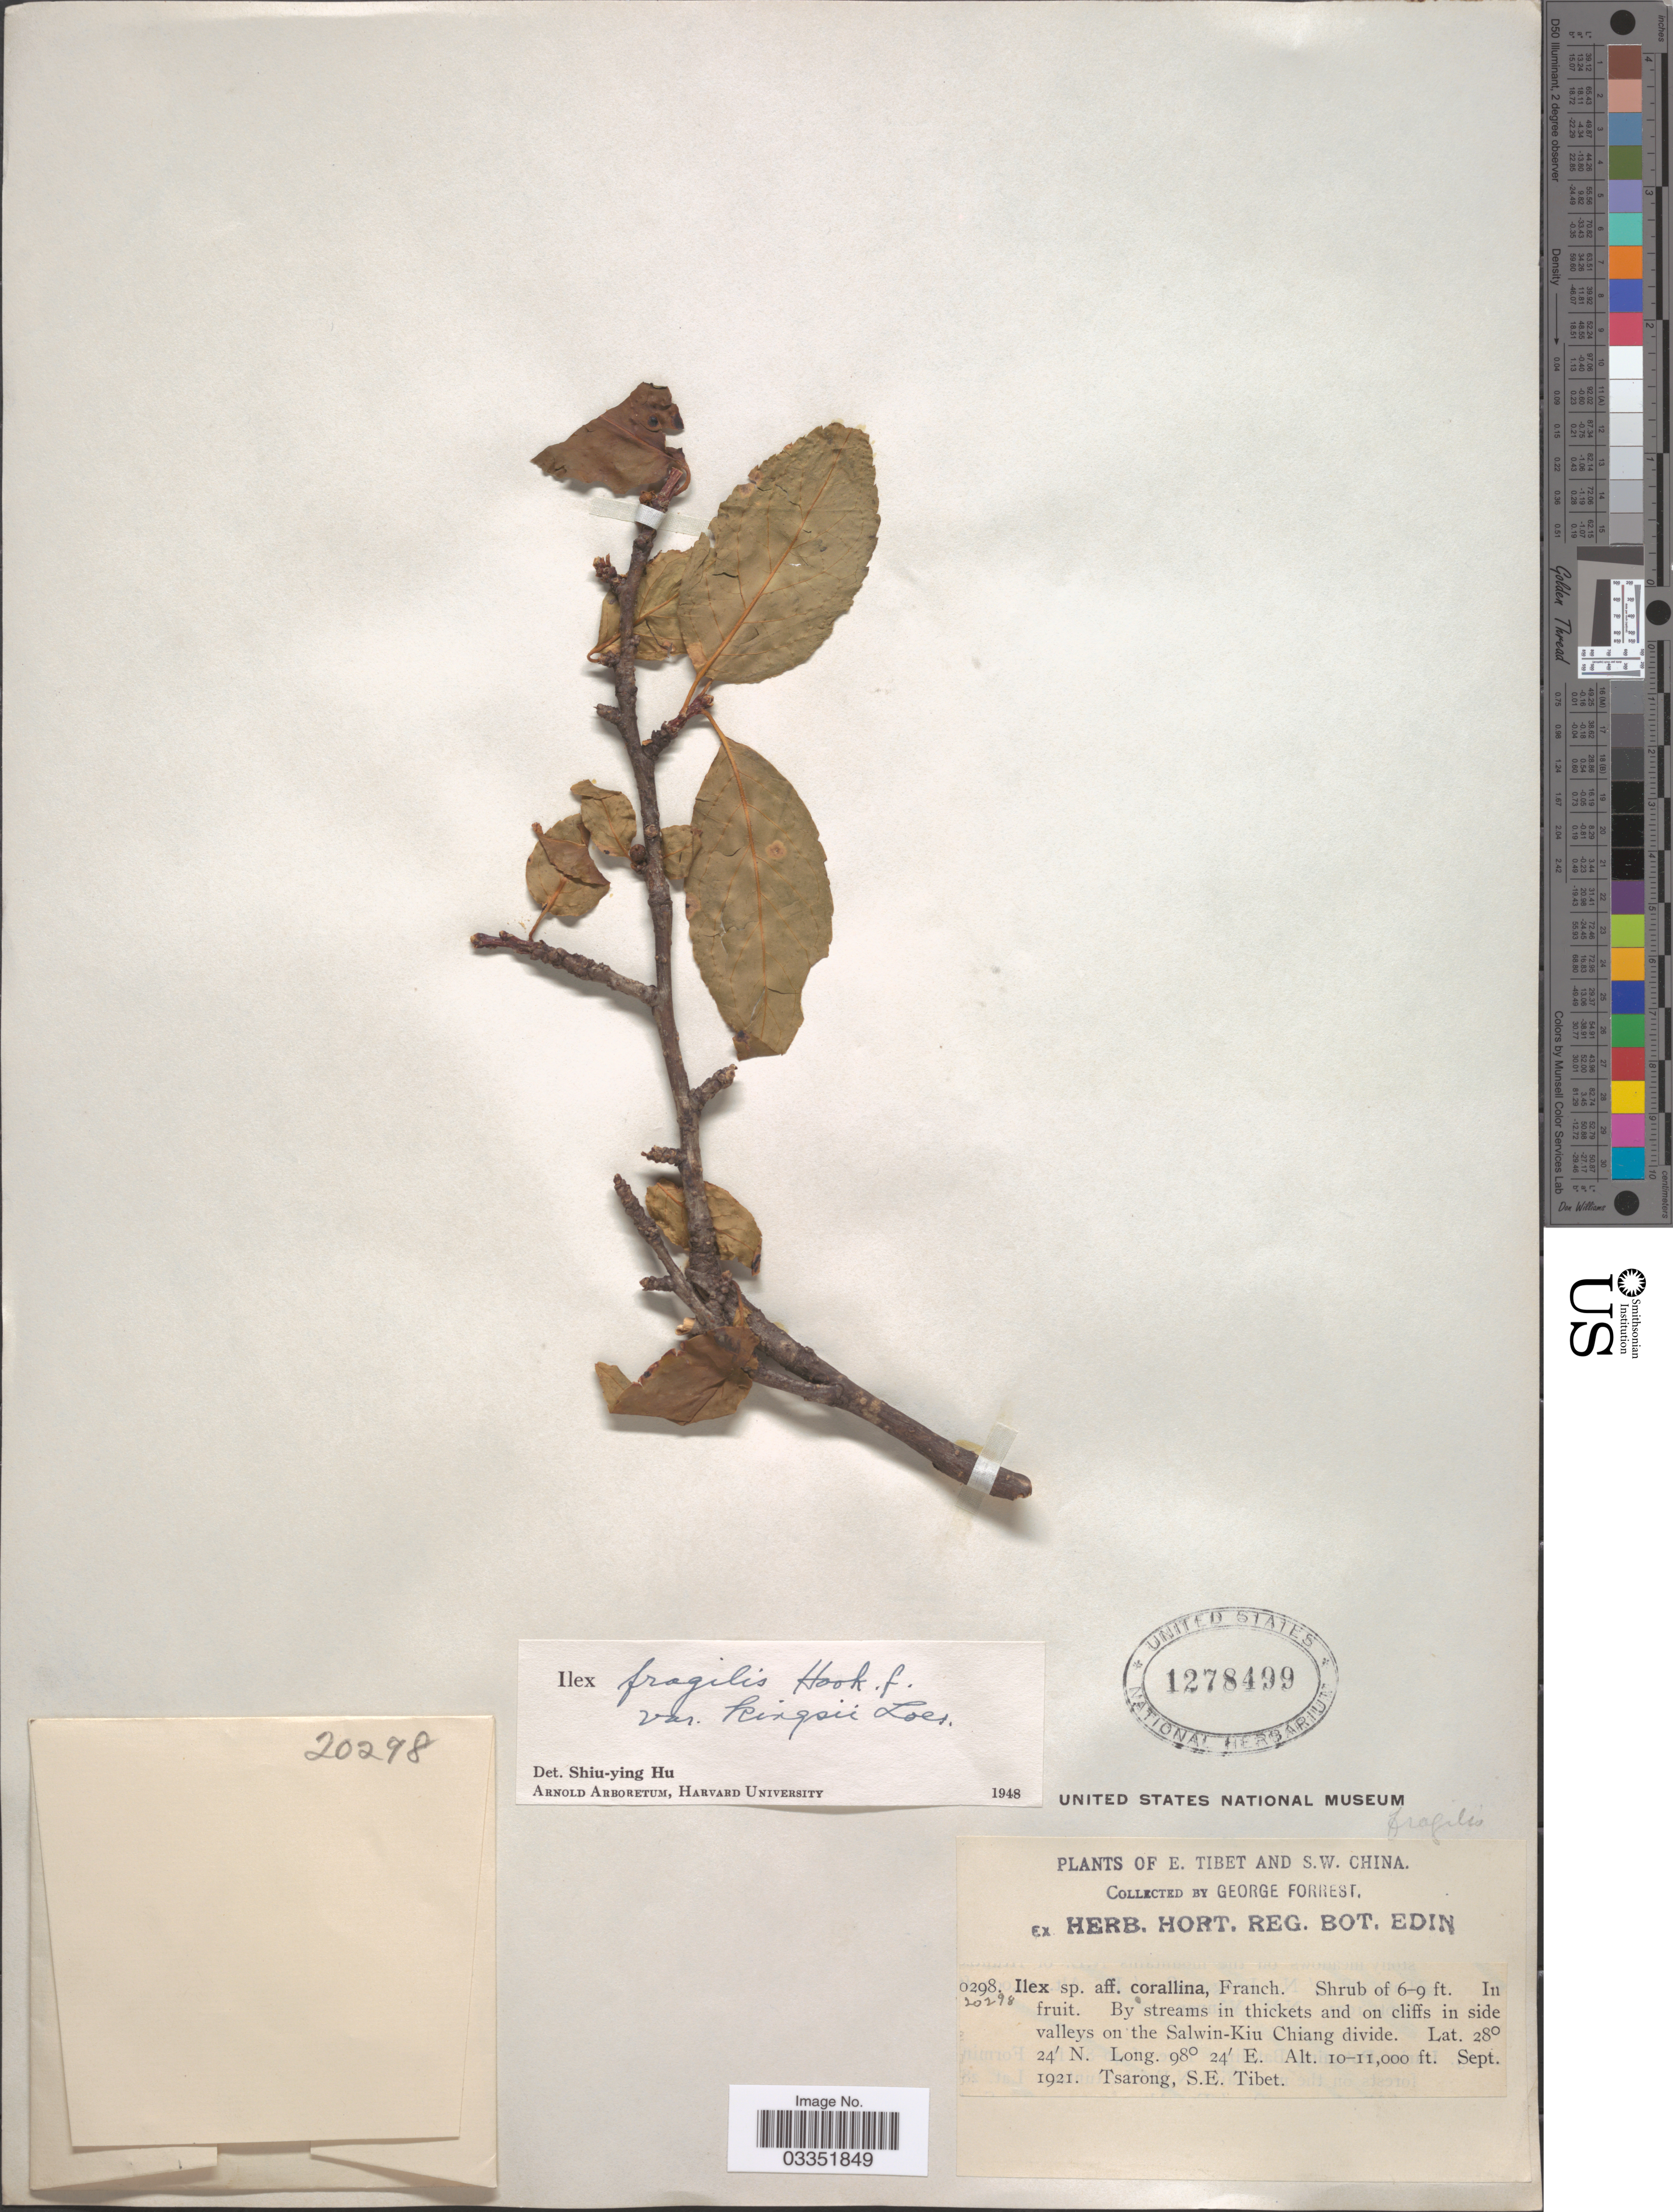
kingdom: Plantae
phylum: Tracheophyta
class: Magnoliopsida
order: Aquifoliales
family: Aquifoliaceae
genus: Ilex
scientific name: Ilex fragilis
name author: Hook. f.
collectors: G. Forrest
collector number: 20298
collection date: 1921-09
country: China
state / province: Xizang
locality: E. Tibet and S.W. China. By streams in thickets and on cliffs in side valleys on the Salwin-Kiu Chiang divide.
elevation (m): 3048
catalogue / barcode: US 1278499